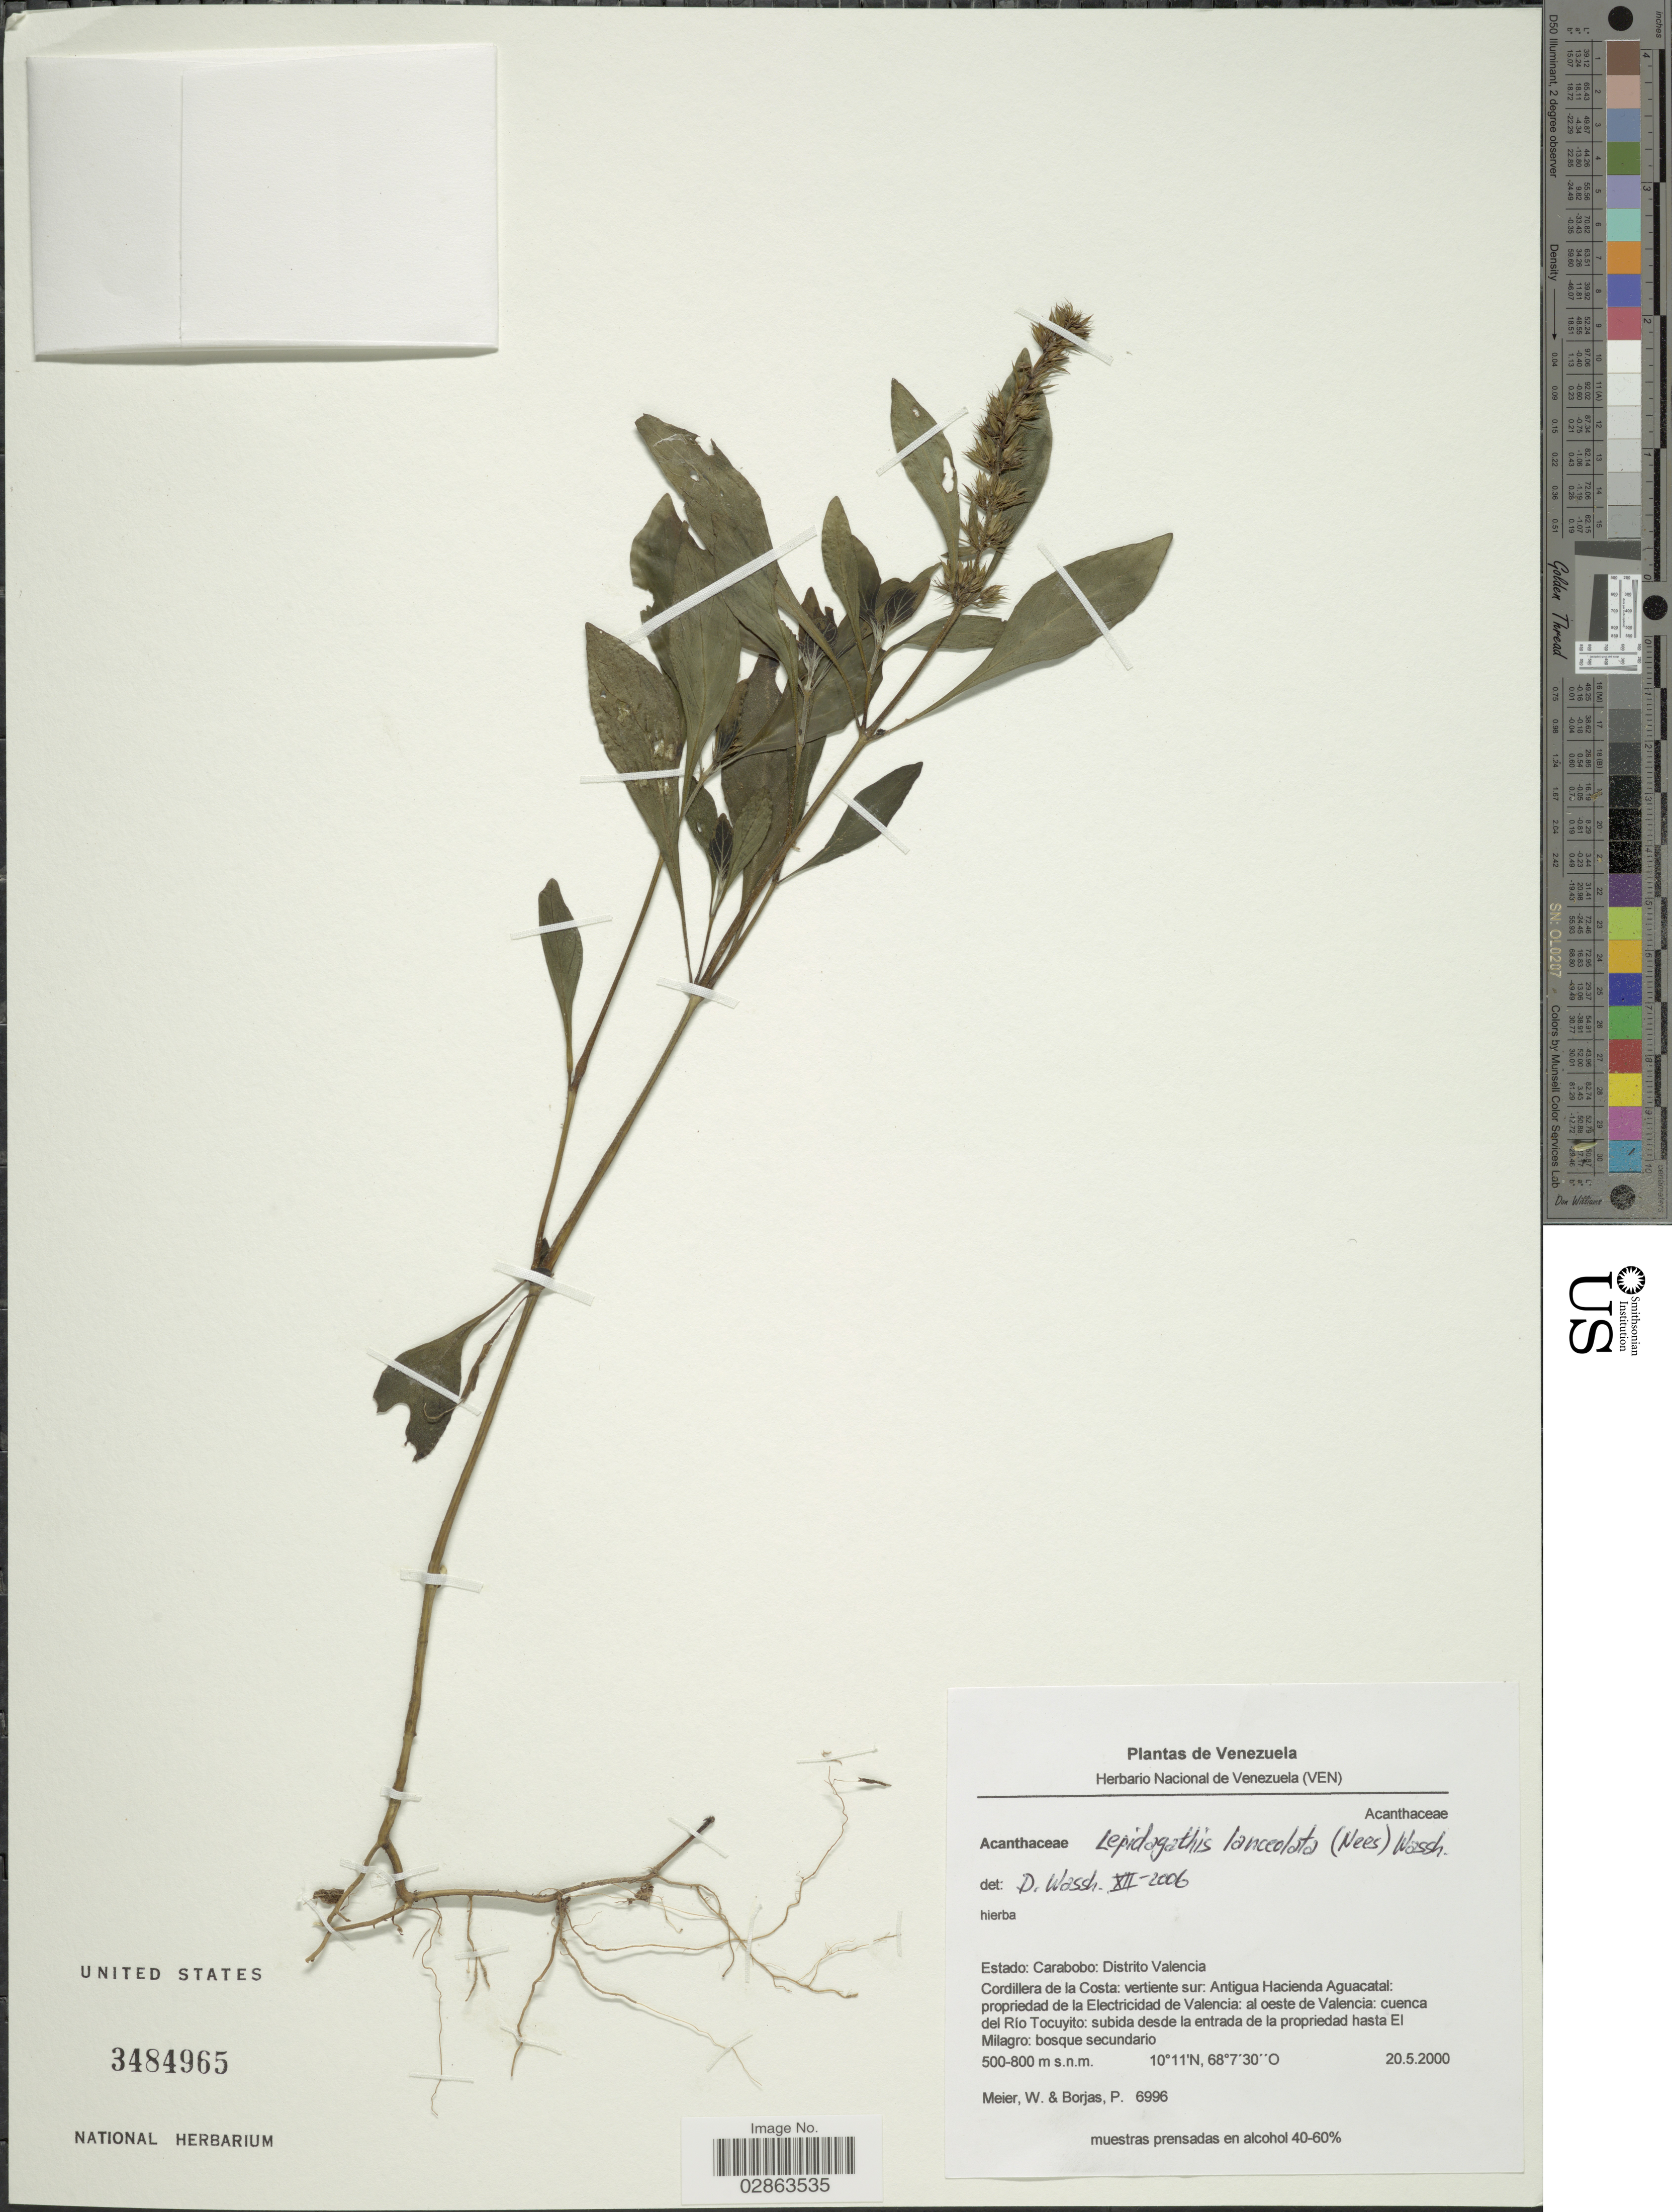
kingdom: Plantae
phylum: Tracheophyta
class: Magnoliopsida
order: Lamiales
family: Acanthaceae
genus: Teliostachya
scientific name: Teliostachya lanceolata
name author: Nees in Mart.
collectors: W. Meier & P. Borjas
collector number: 6996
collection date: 2000-05-20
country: Venezuela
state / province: Carabobo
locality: Distrito: Valencia. Cordillera de la Costa: vertiente sur: Antigua Hacienda Aguacatal: propriedad de la Electricidad de Valencia: al oeste de Valencia: cuenca del Río Tocuyito: subida desde la entrada de la propriedad hasta El Milagro.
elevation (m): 500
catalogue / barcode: US 3484965